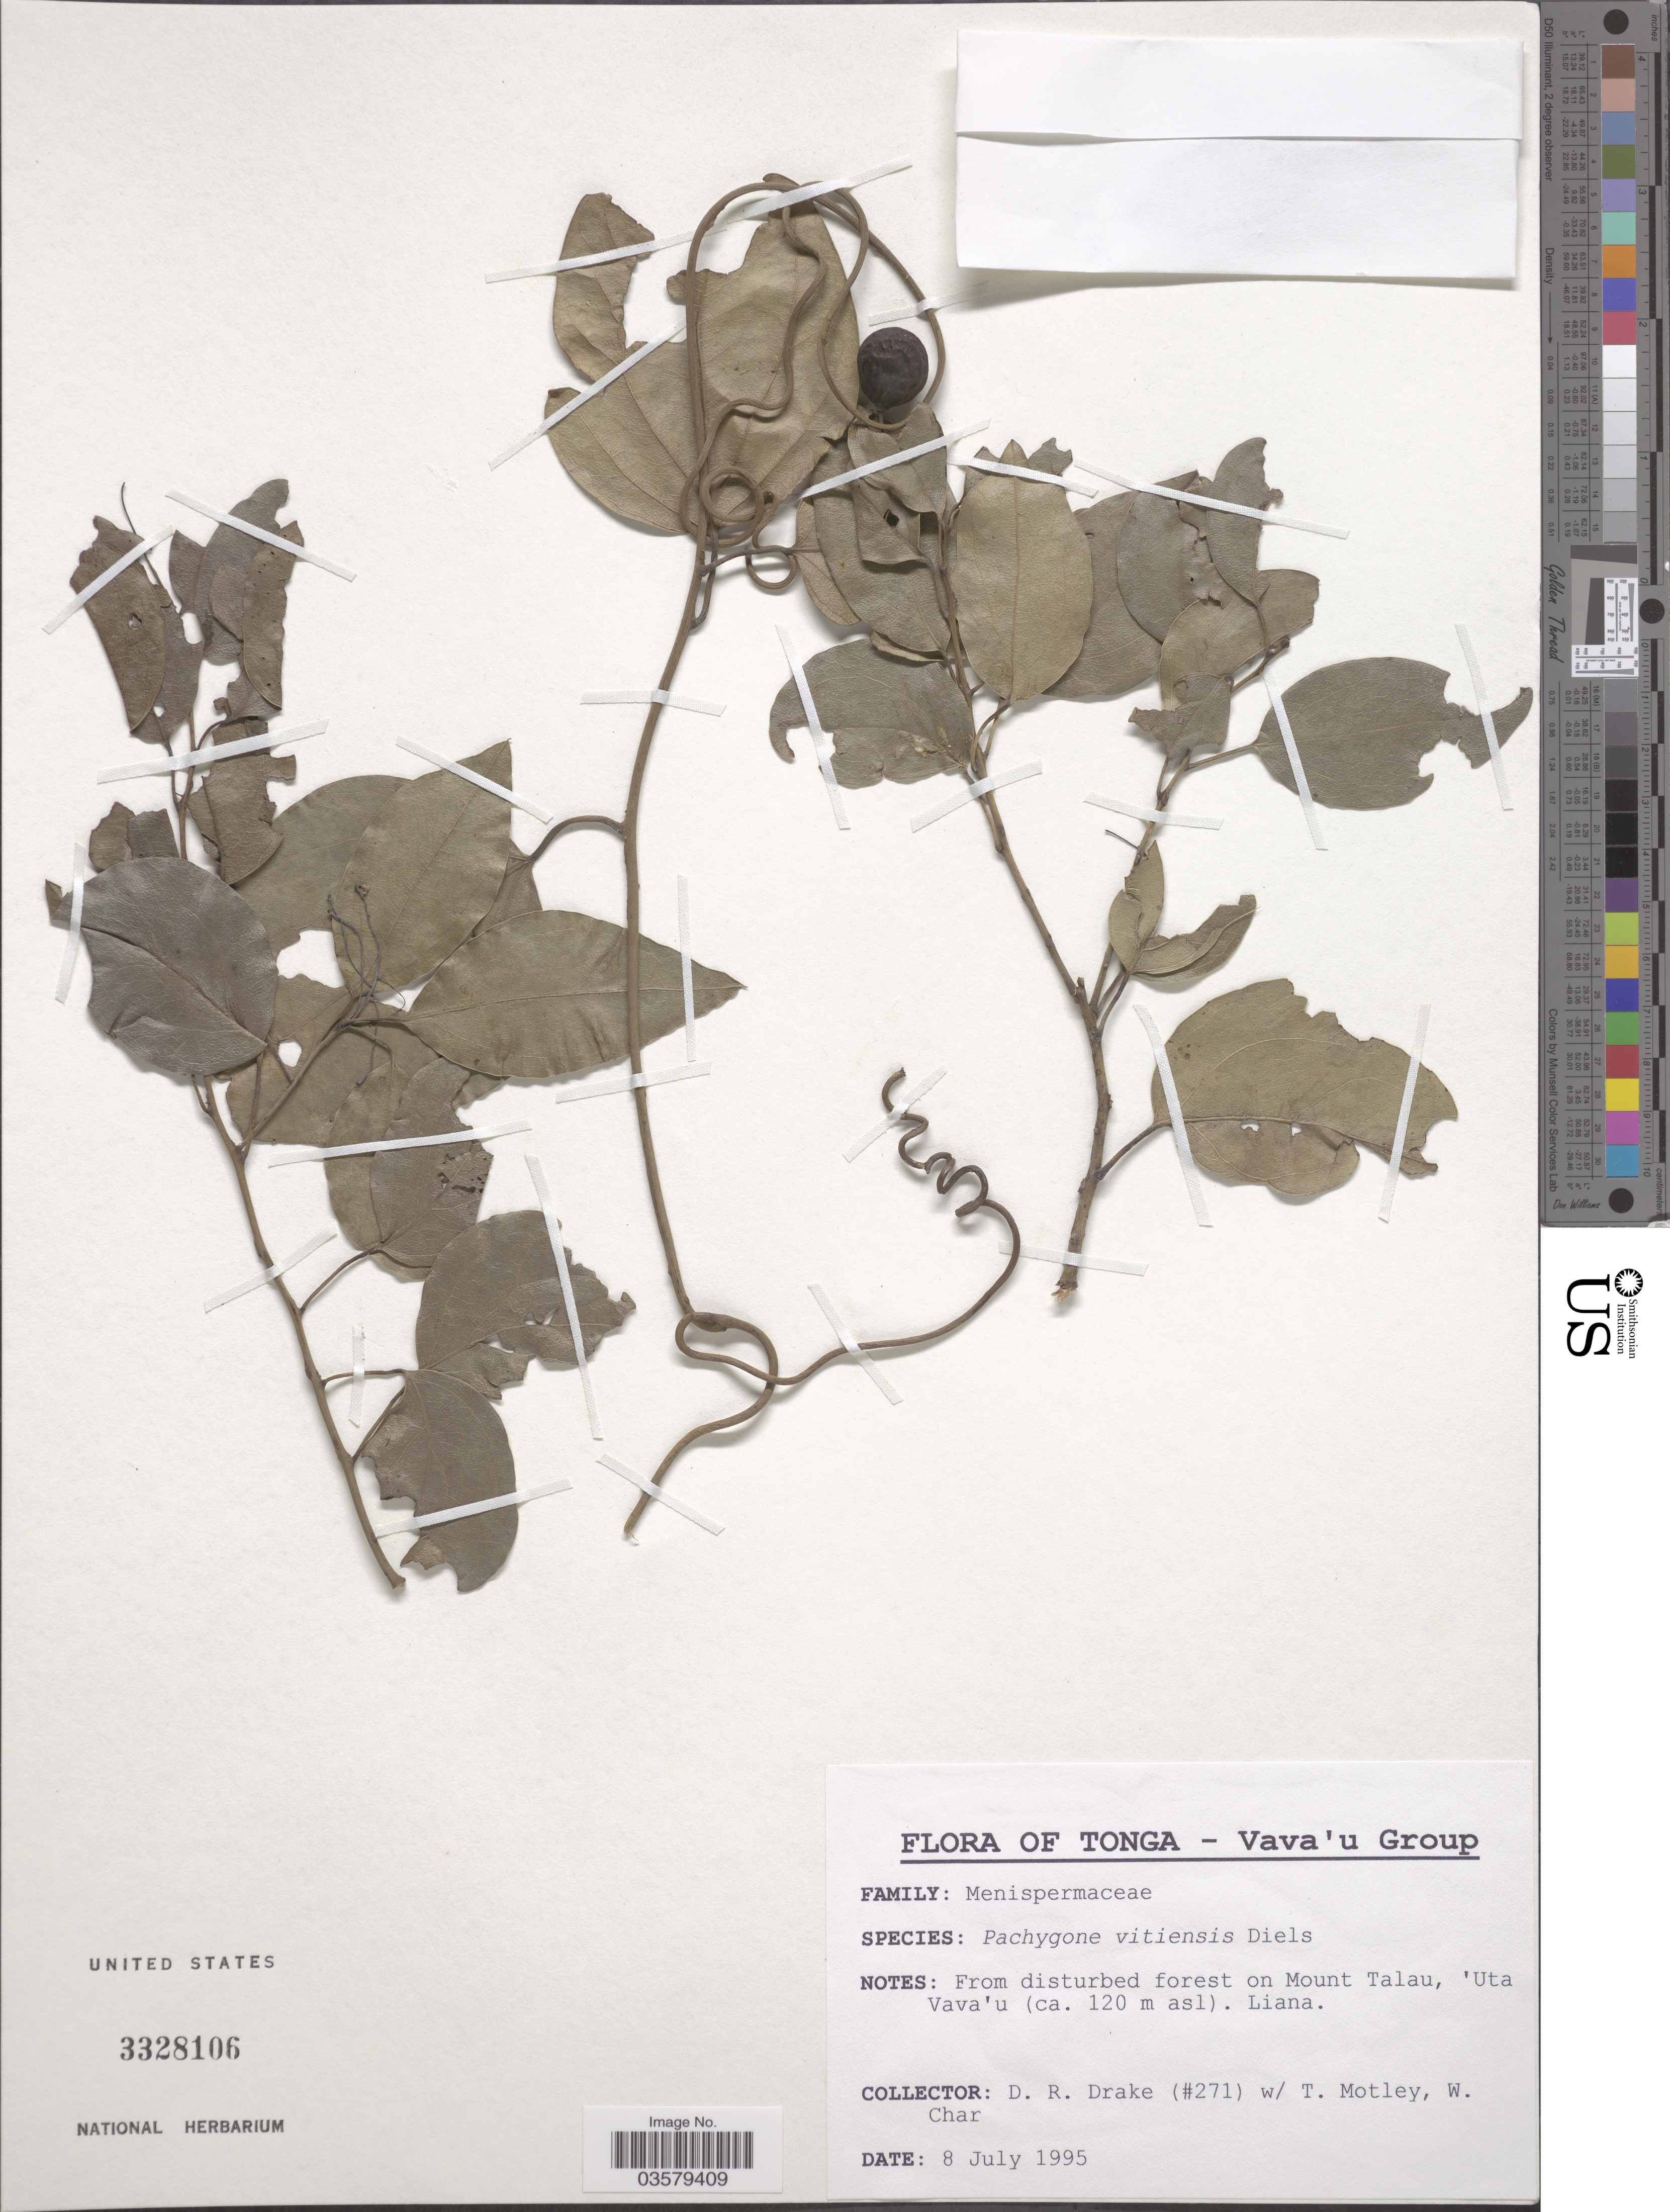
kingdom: Plantae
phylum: Tracheophyta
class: Magnoliopsida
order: Ranunculales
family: Menispermaceae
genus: Pachygone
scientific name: Pachygone vitiensis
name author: Diels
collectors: D.R. Drake & W. Char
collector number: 271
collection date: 1995-07-08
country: Tonga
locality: Vava'u Group. Mount Talau, 'Uta Vava'u.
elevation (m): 120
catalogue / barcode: US 3328106